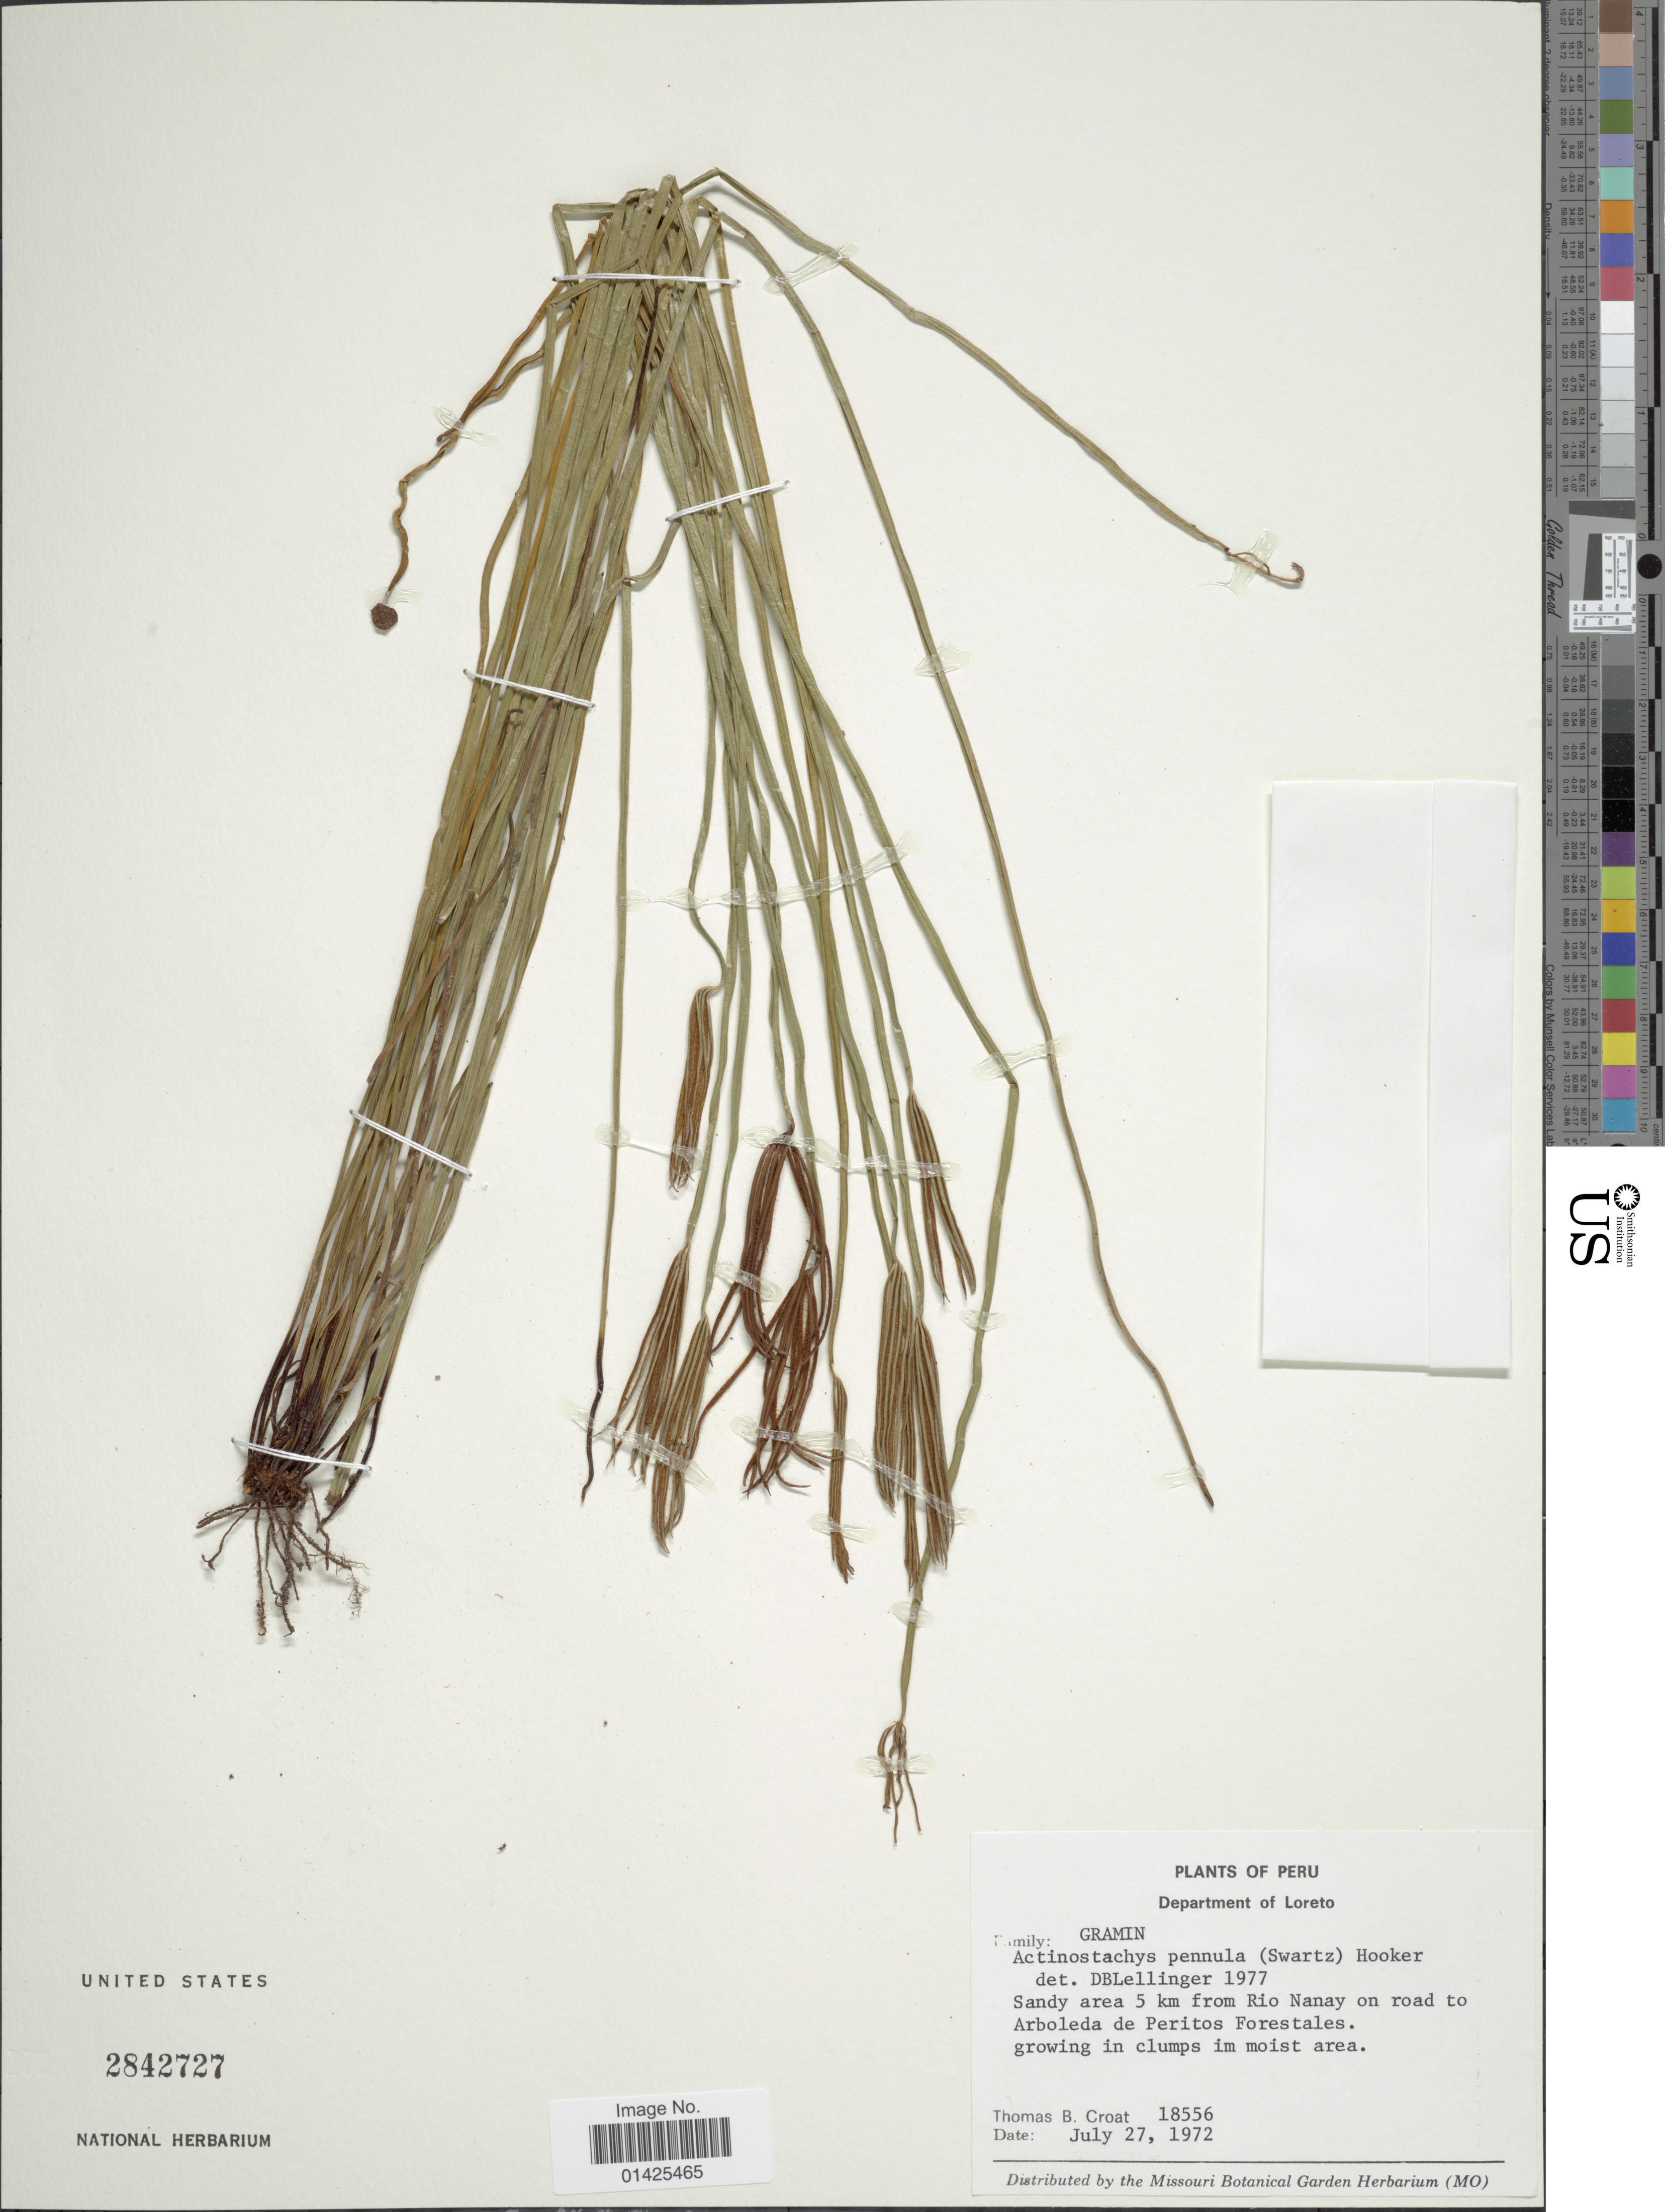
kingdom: Plantae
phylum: Tracheophyta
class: Polypodiopsida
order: Schizaeales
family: Schizaeaceae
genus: Actinostachys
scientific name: Actinostachys pennula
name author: (Sw.) Hook.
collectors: T. B. Croat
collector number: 18556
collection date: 1972-07-27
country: Peru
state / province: Loreto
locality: Sandy area 5 km from Rio Nanay on road to Arboleda de Peritos Forestales.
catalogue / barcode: US 2842727